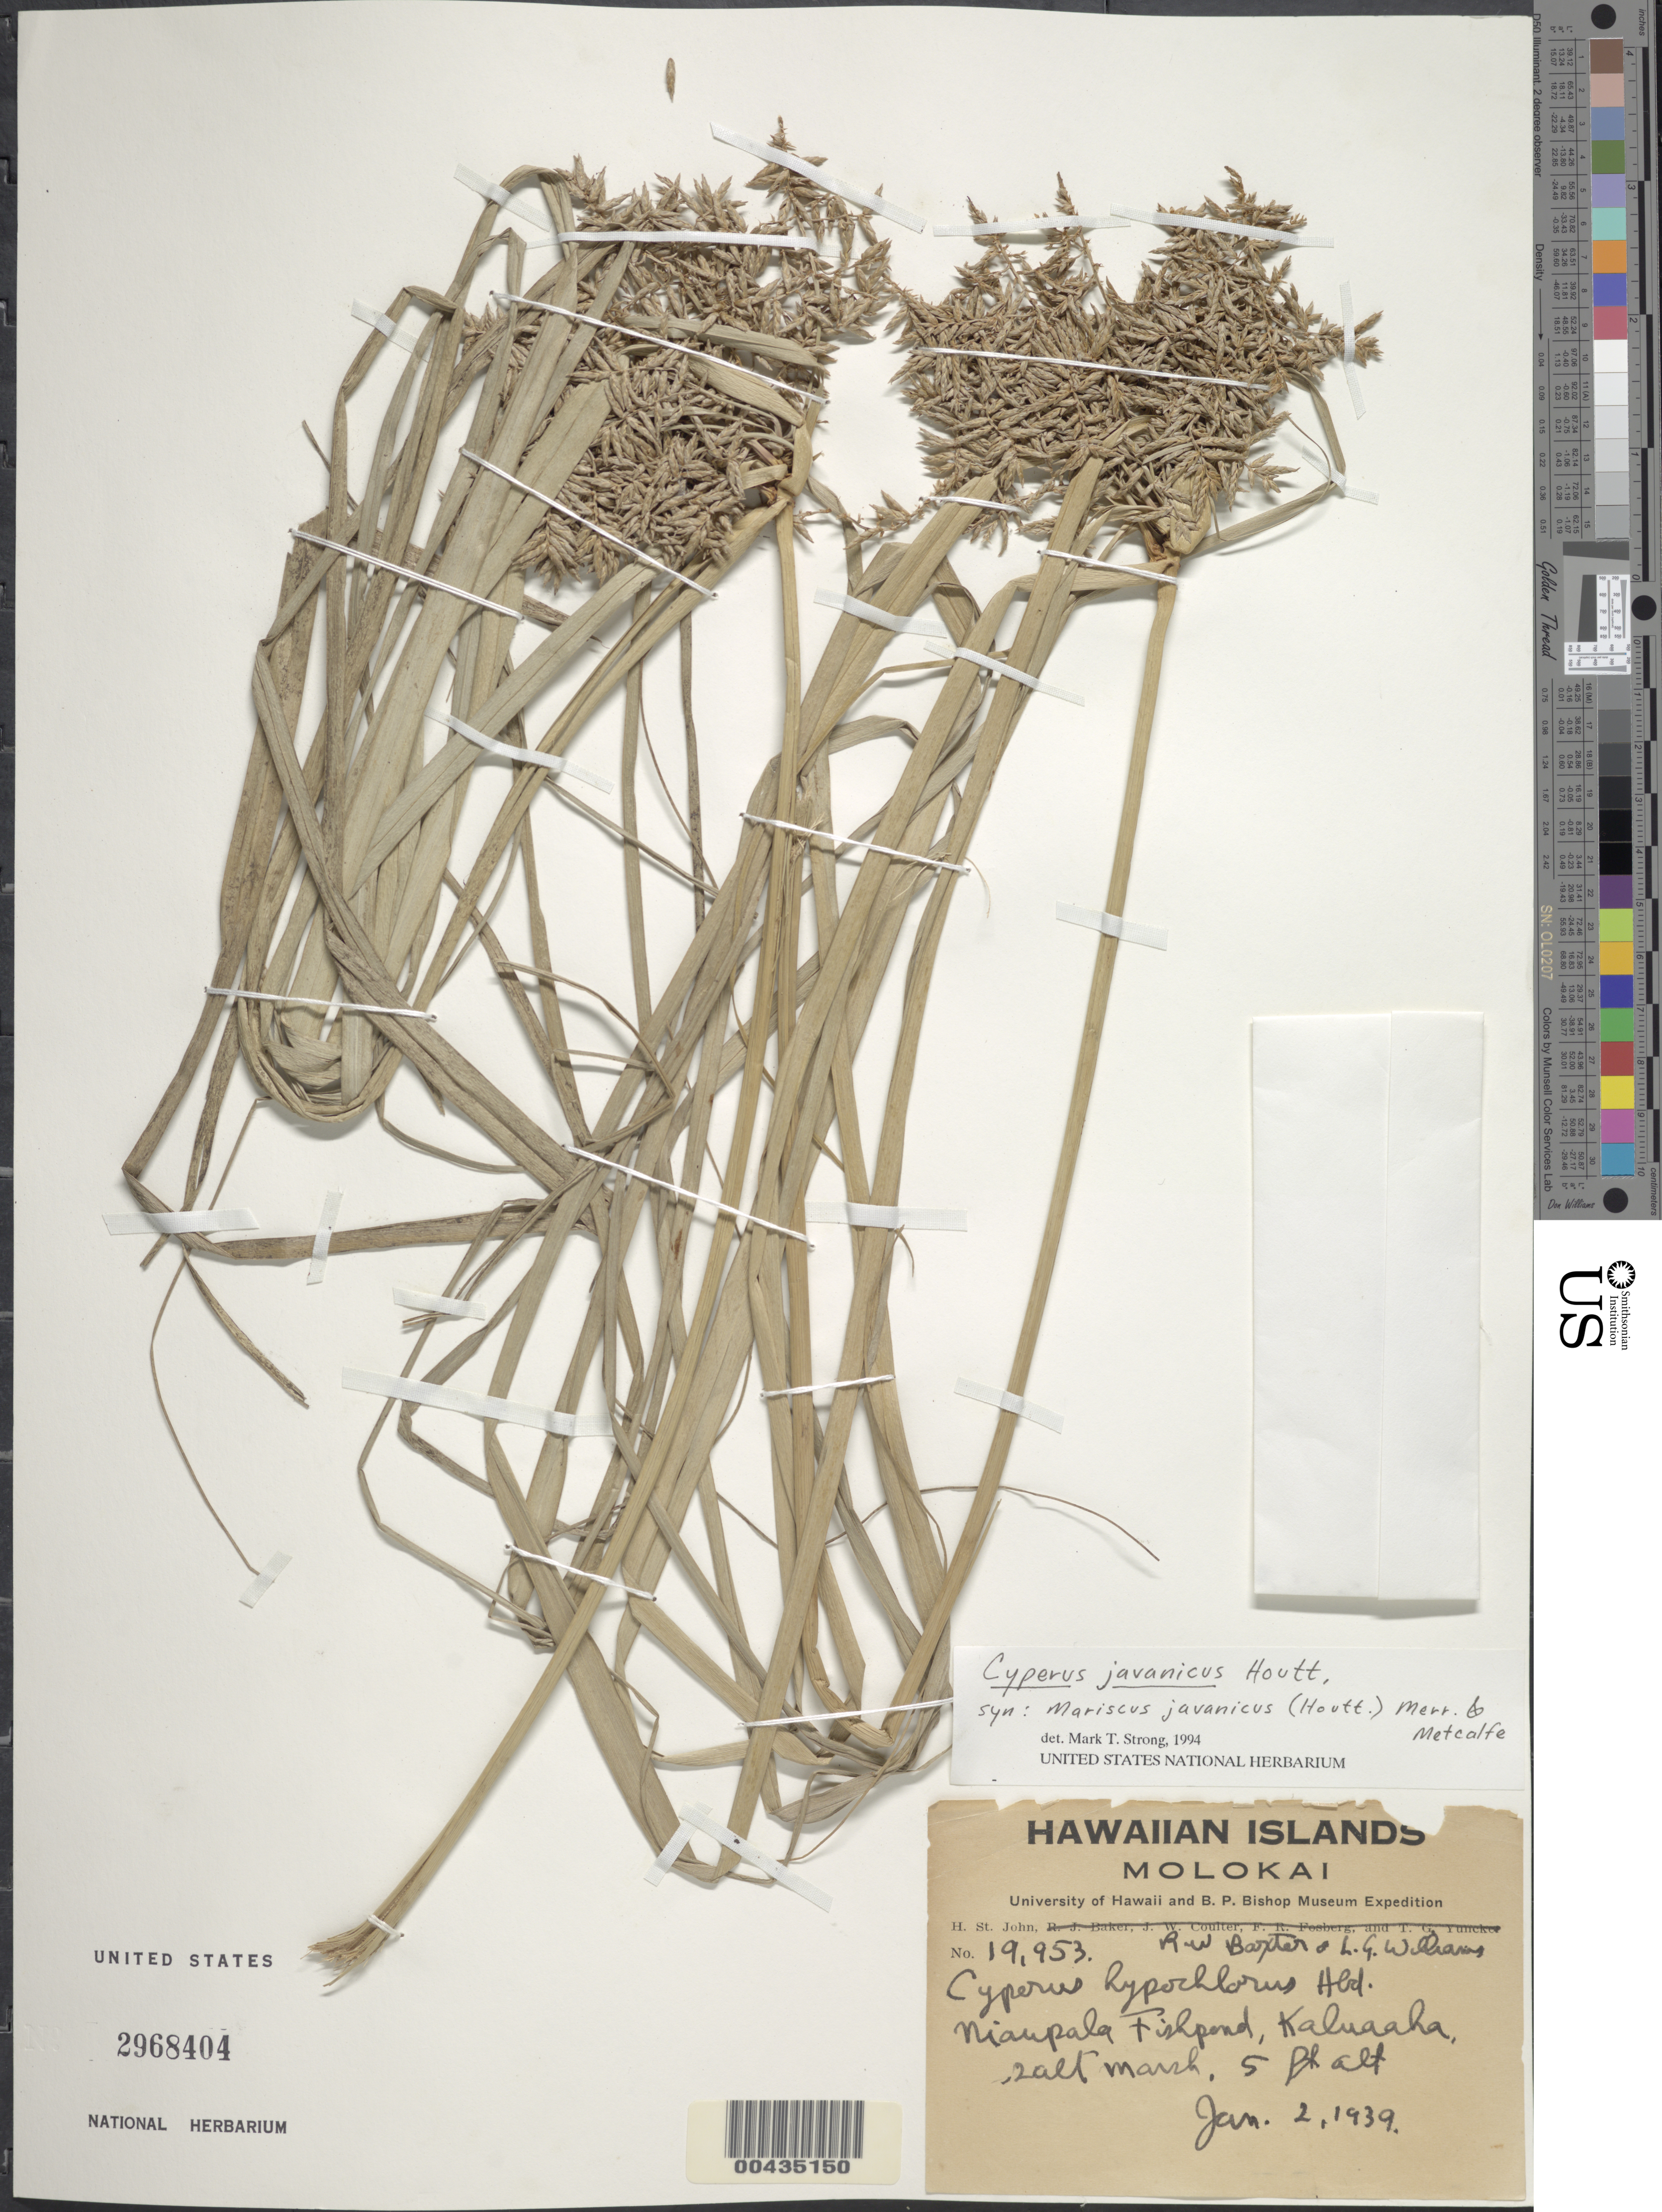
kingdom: Plantae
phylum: Tracheophyta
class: Liliopsida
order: Poales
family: Cyperaceae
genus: Cyperus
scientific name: Cyperus hypochlorus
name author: Hillebr.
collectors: H. St. John, R. Baxter & L. William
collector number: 19953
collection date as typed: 2 Jan 1939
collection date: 1939-01-02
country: United States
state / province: Hawaii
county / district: Maui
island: Moloka'i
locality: Niaupala Fishpond, Kaluaaha salt marsh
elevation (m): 2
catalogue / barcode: US 2968404